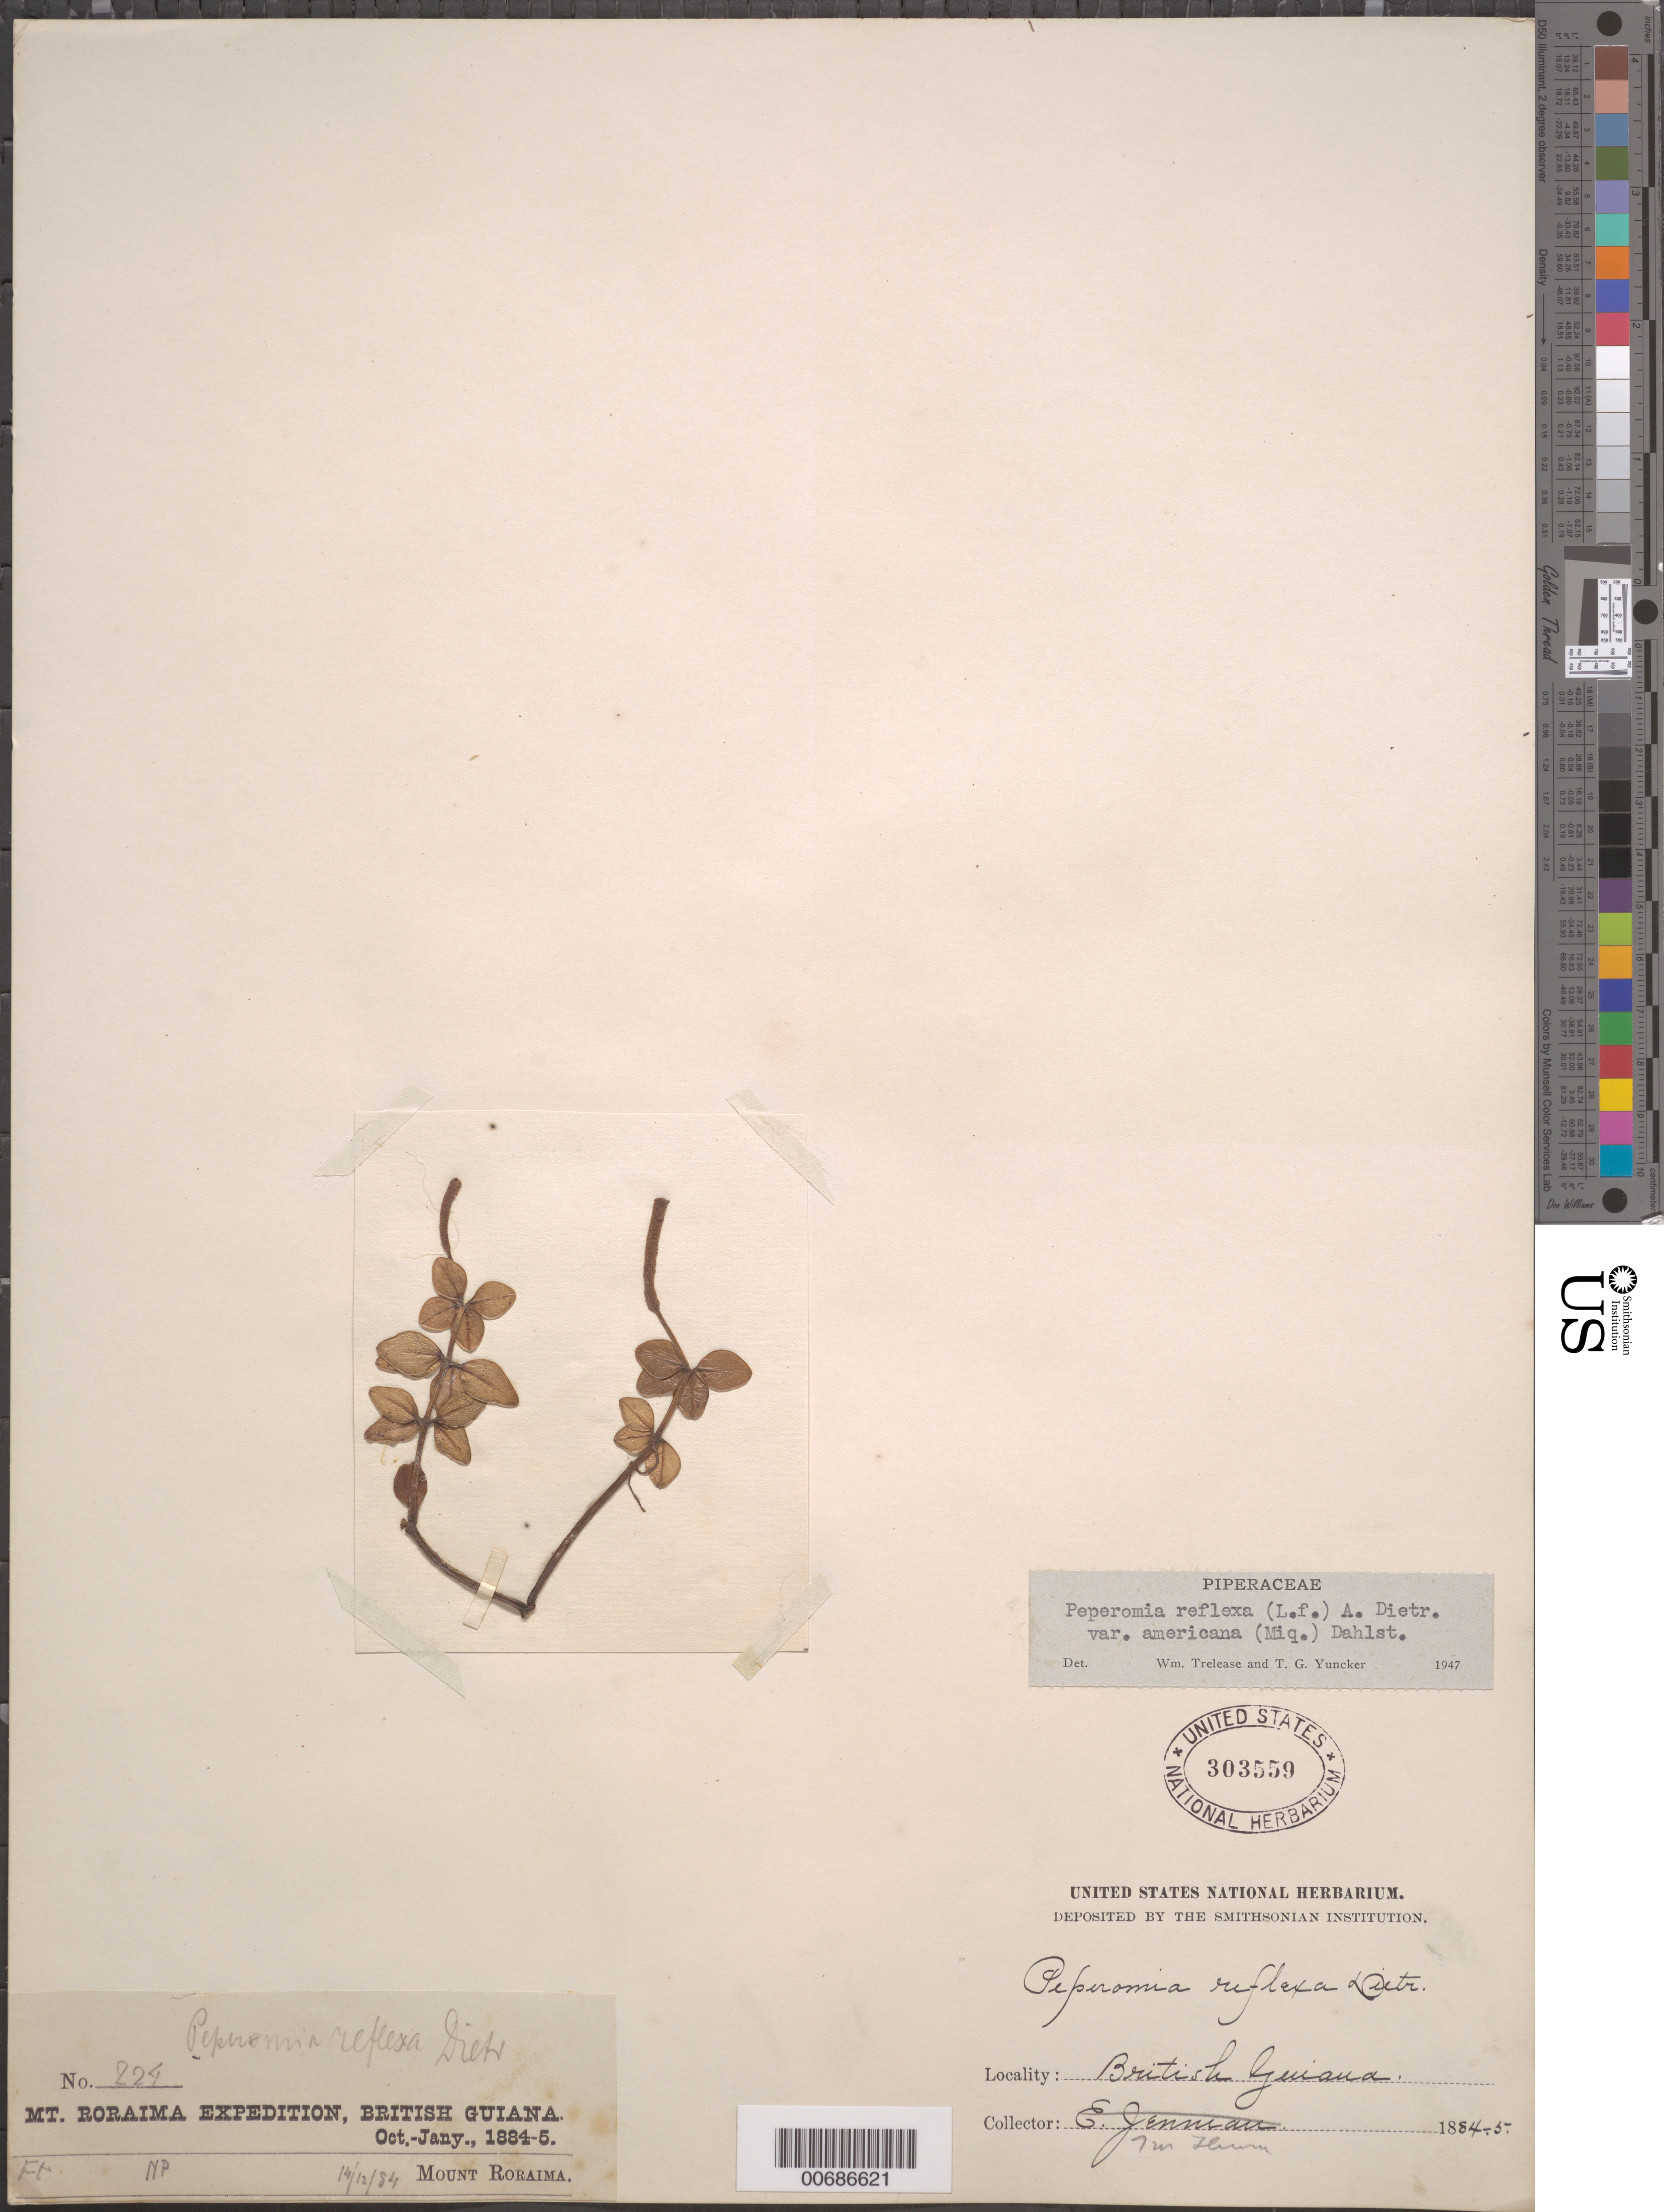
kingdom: Plantae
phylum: Tracheophyta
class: Magnoliopsida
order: Piperales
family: Piperaceae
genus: Peperomia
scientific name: Peperomia reflexa var. americana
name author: (Miq.) Dahlst.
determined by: Trelease, W.; Yuncker, T. G.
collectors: E. F. im Thurn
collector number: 224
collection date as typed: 14 December 1884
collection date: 1884-12-14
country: Guyana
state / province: Cuyuni-Mazaruni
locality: Mt. Roraima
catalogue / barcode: US 303559